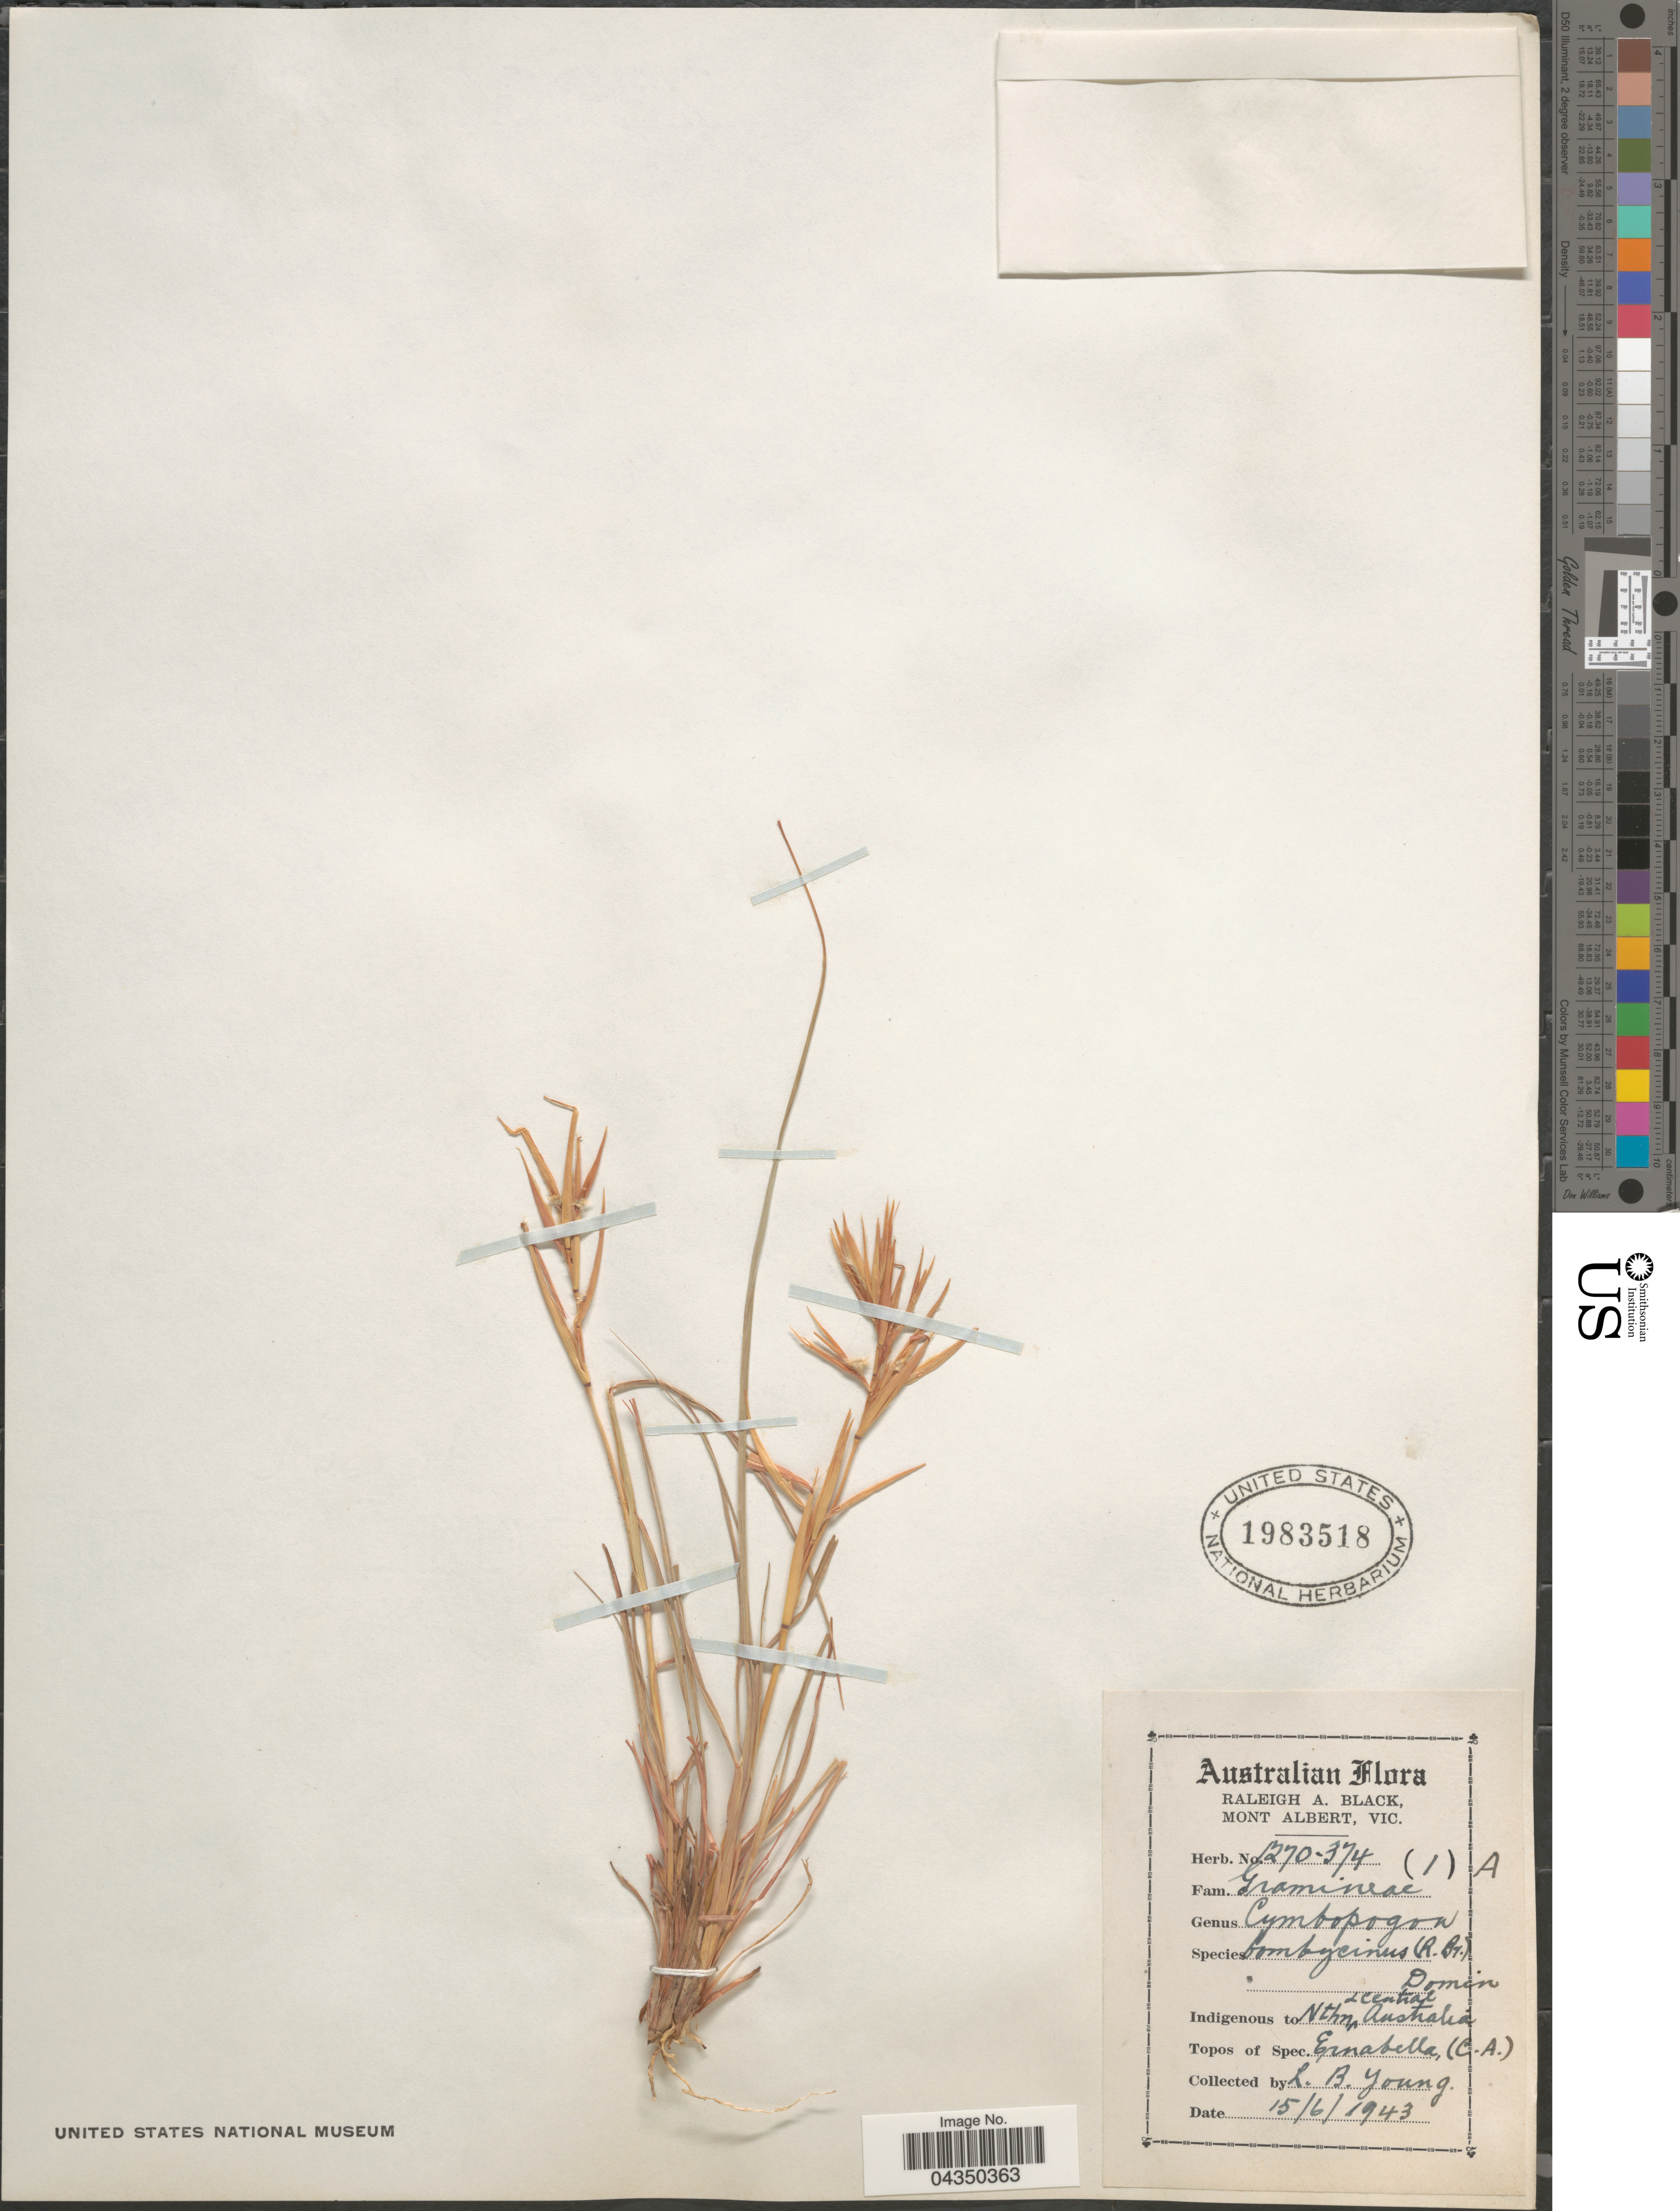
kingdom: Plantae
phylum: Tracheophyta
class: Liliopsida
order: Poales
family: Poaceae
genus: Cymbopogon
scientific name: Cymbopogon bombycinus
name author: A. Camus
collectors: L. Young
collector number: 1270.374 (1) A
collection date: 1943-06-15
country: Australia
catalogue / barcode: US 1983518